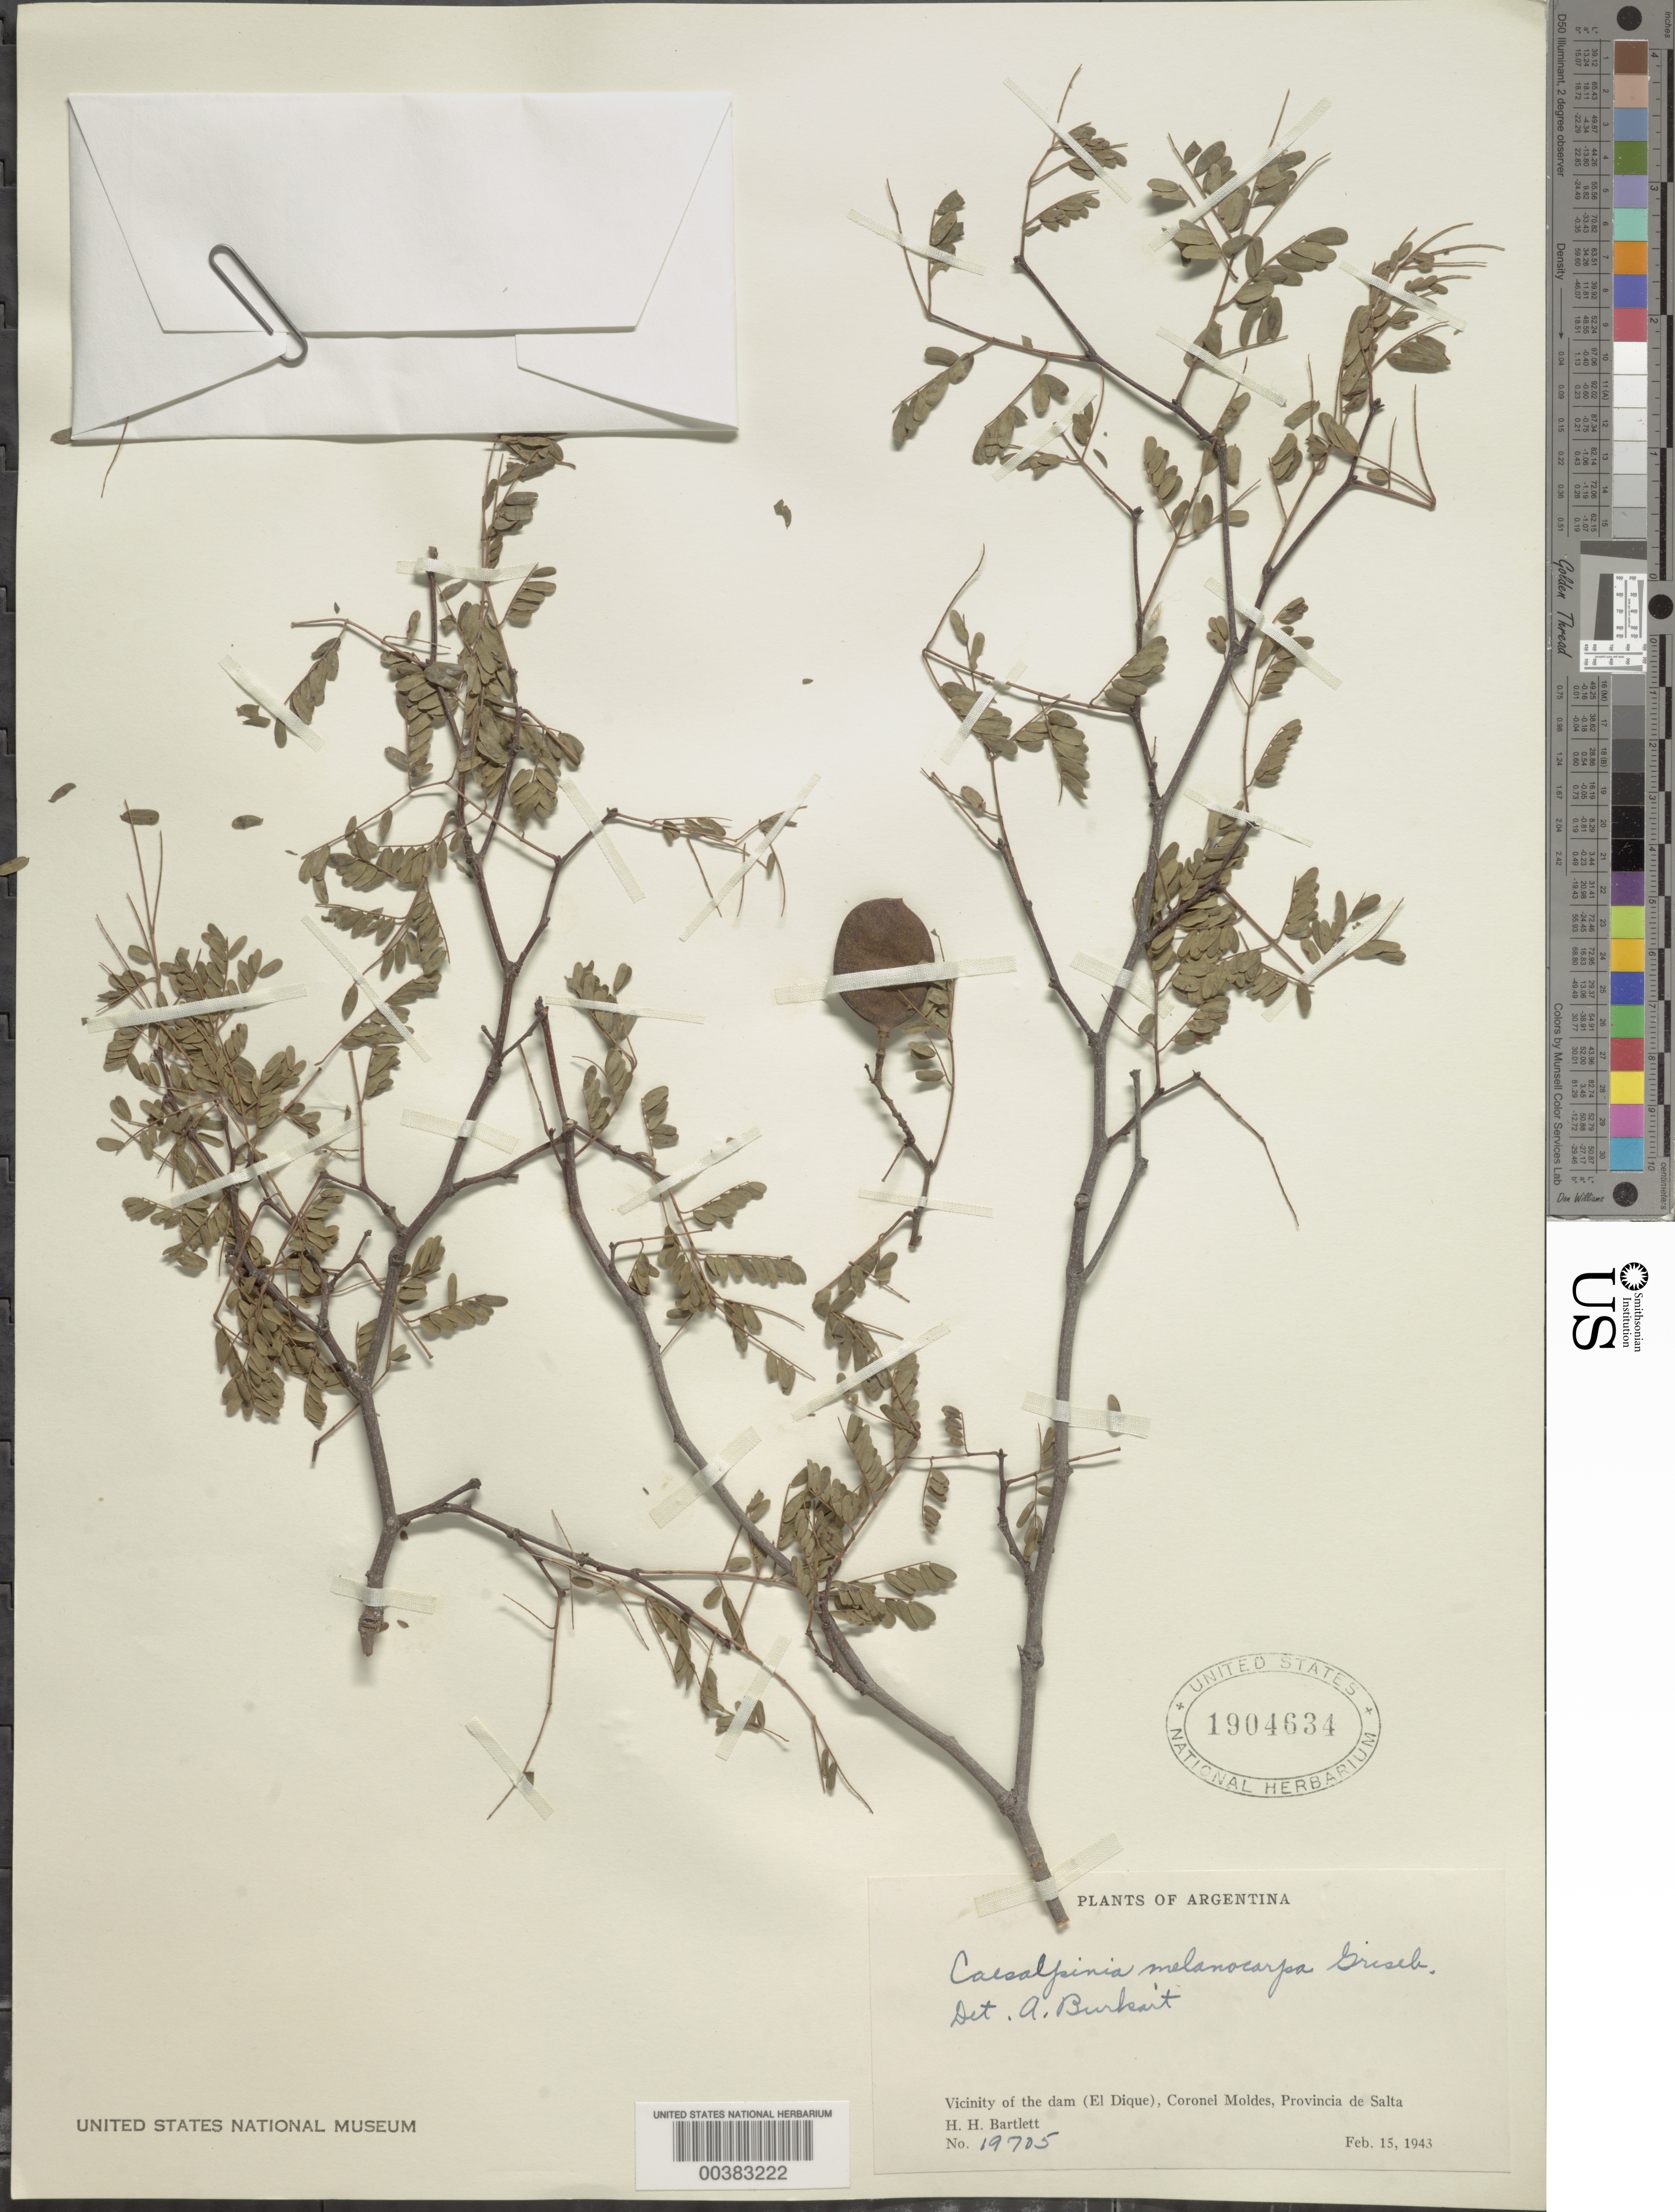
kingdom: Plantae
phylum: Tracheophyta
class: Magnoliopsida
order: Fabales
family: Fabaceae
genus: Libidibia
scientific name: Libidibia paraguariensis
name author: (Parodi) G.P. Lewis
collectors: H. H. Bartlett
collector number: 19705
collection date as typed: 15 Feb 1943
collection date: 1943-02-15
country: Argentina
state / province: Salta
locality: Vicinity of the dam el Dique, Ccoronel Moldes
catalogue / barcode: US 1904634